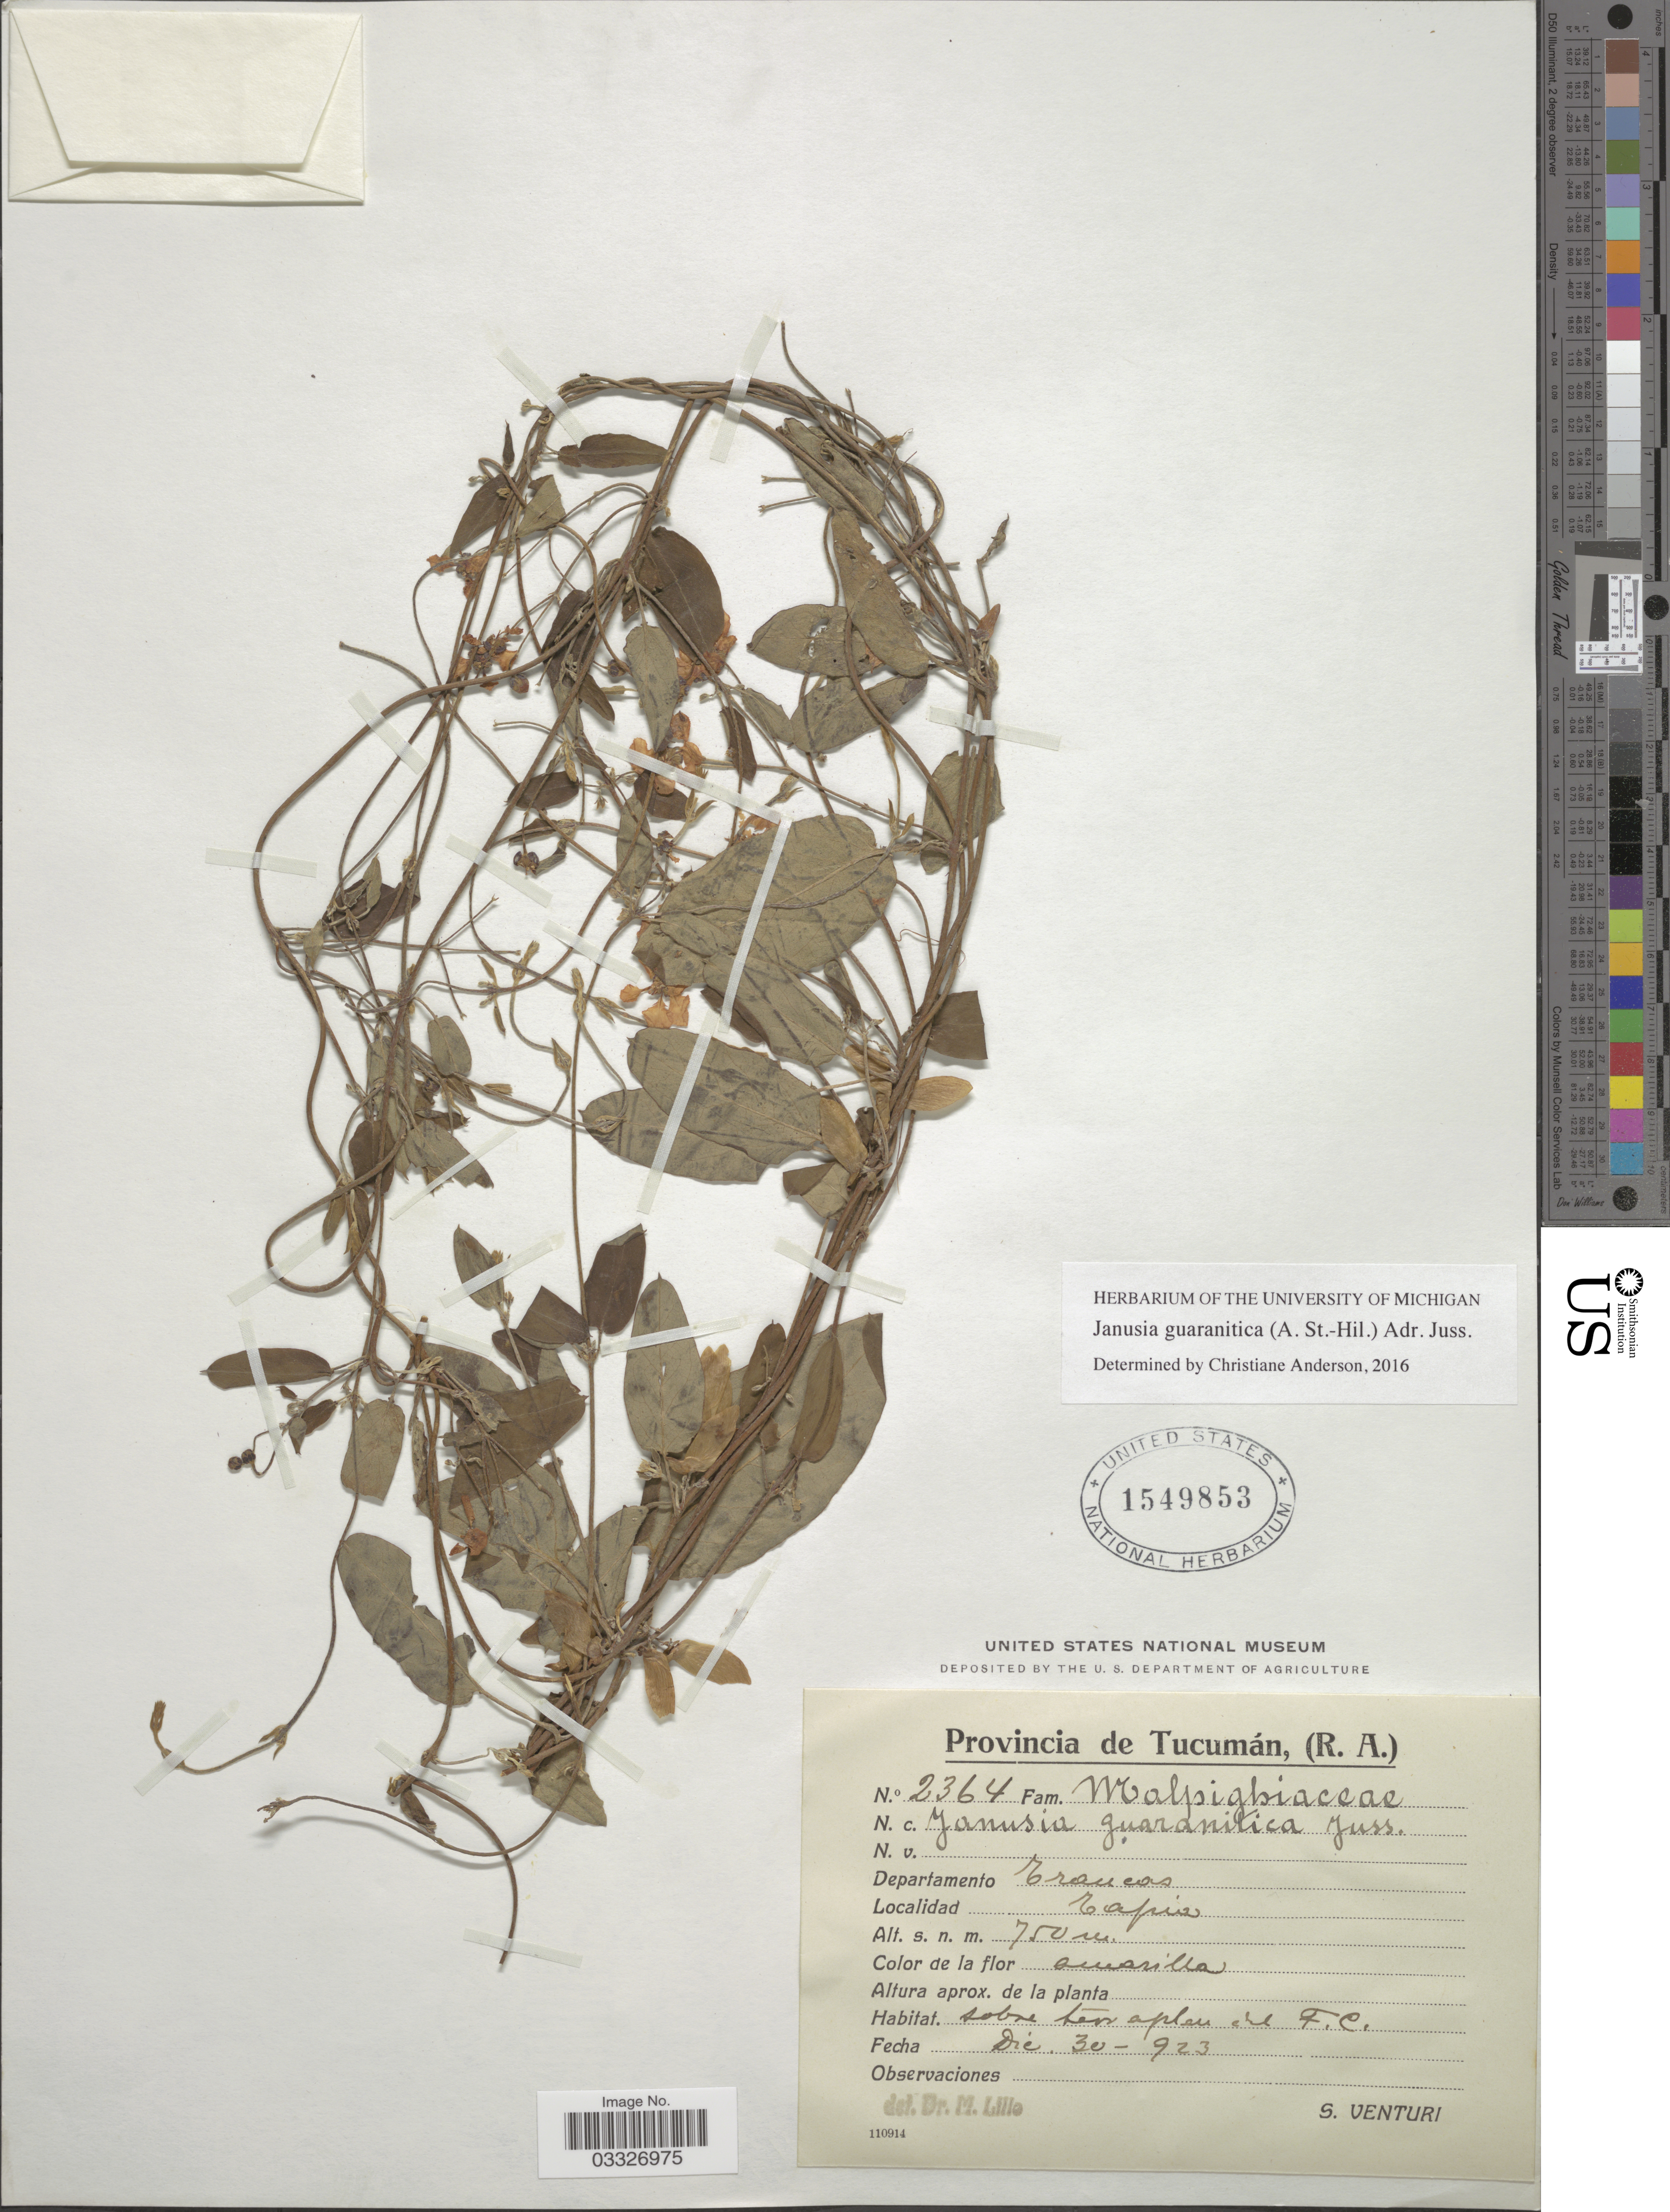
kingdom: Plantae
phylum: Tracheophyta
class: Magnoliopsida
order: Malpighiales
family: Malpighiaceae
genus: Janusia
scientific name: Janusia guaranitica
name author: (A. St.-Hil.) A. Juss.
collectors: S. Venturi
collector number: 2364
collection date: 1923-12-30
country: Argentina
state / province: Tucuman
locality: Departamento Trancas. Tapia.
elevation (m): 750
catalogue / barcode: US 1549853